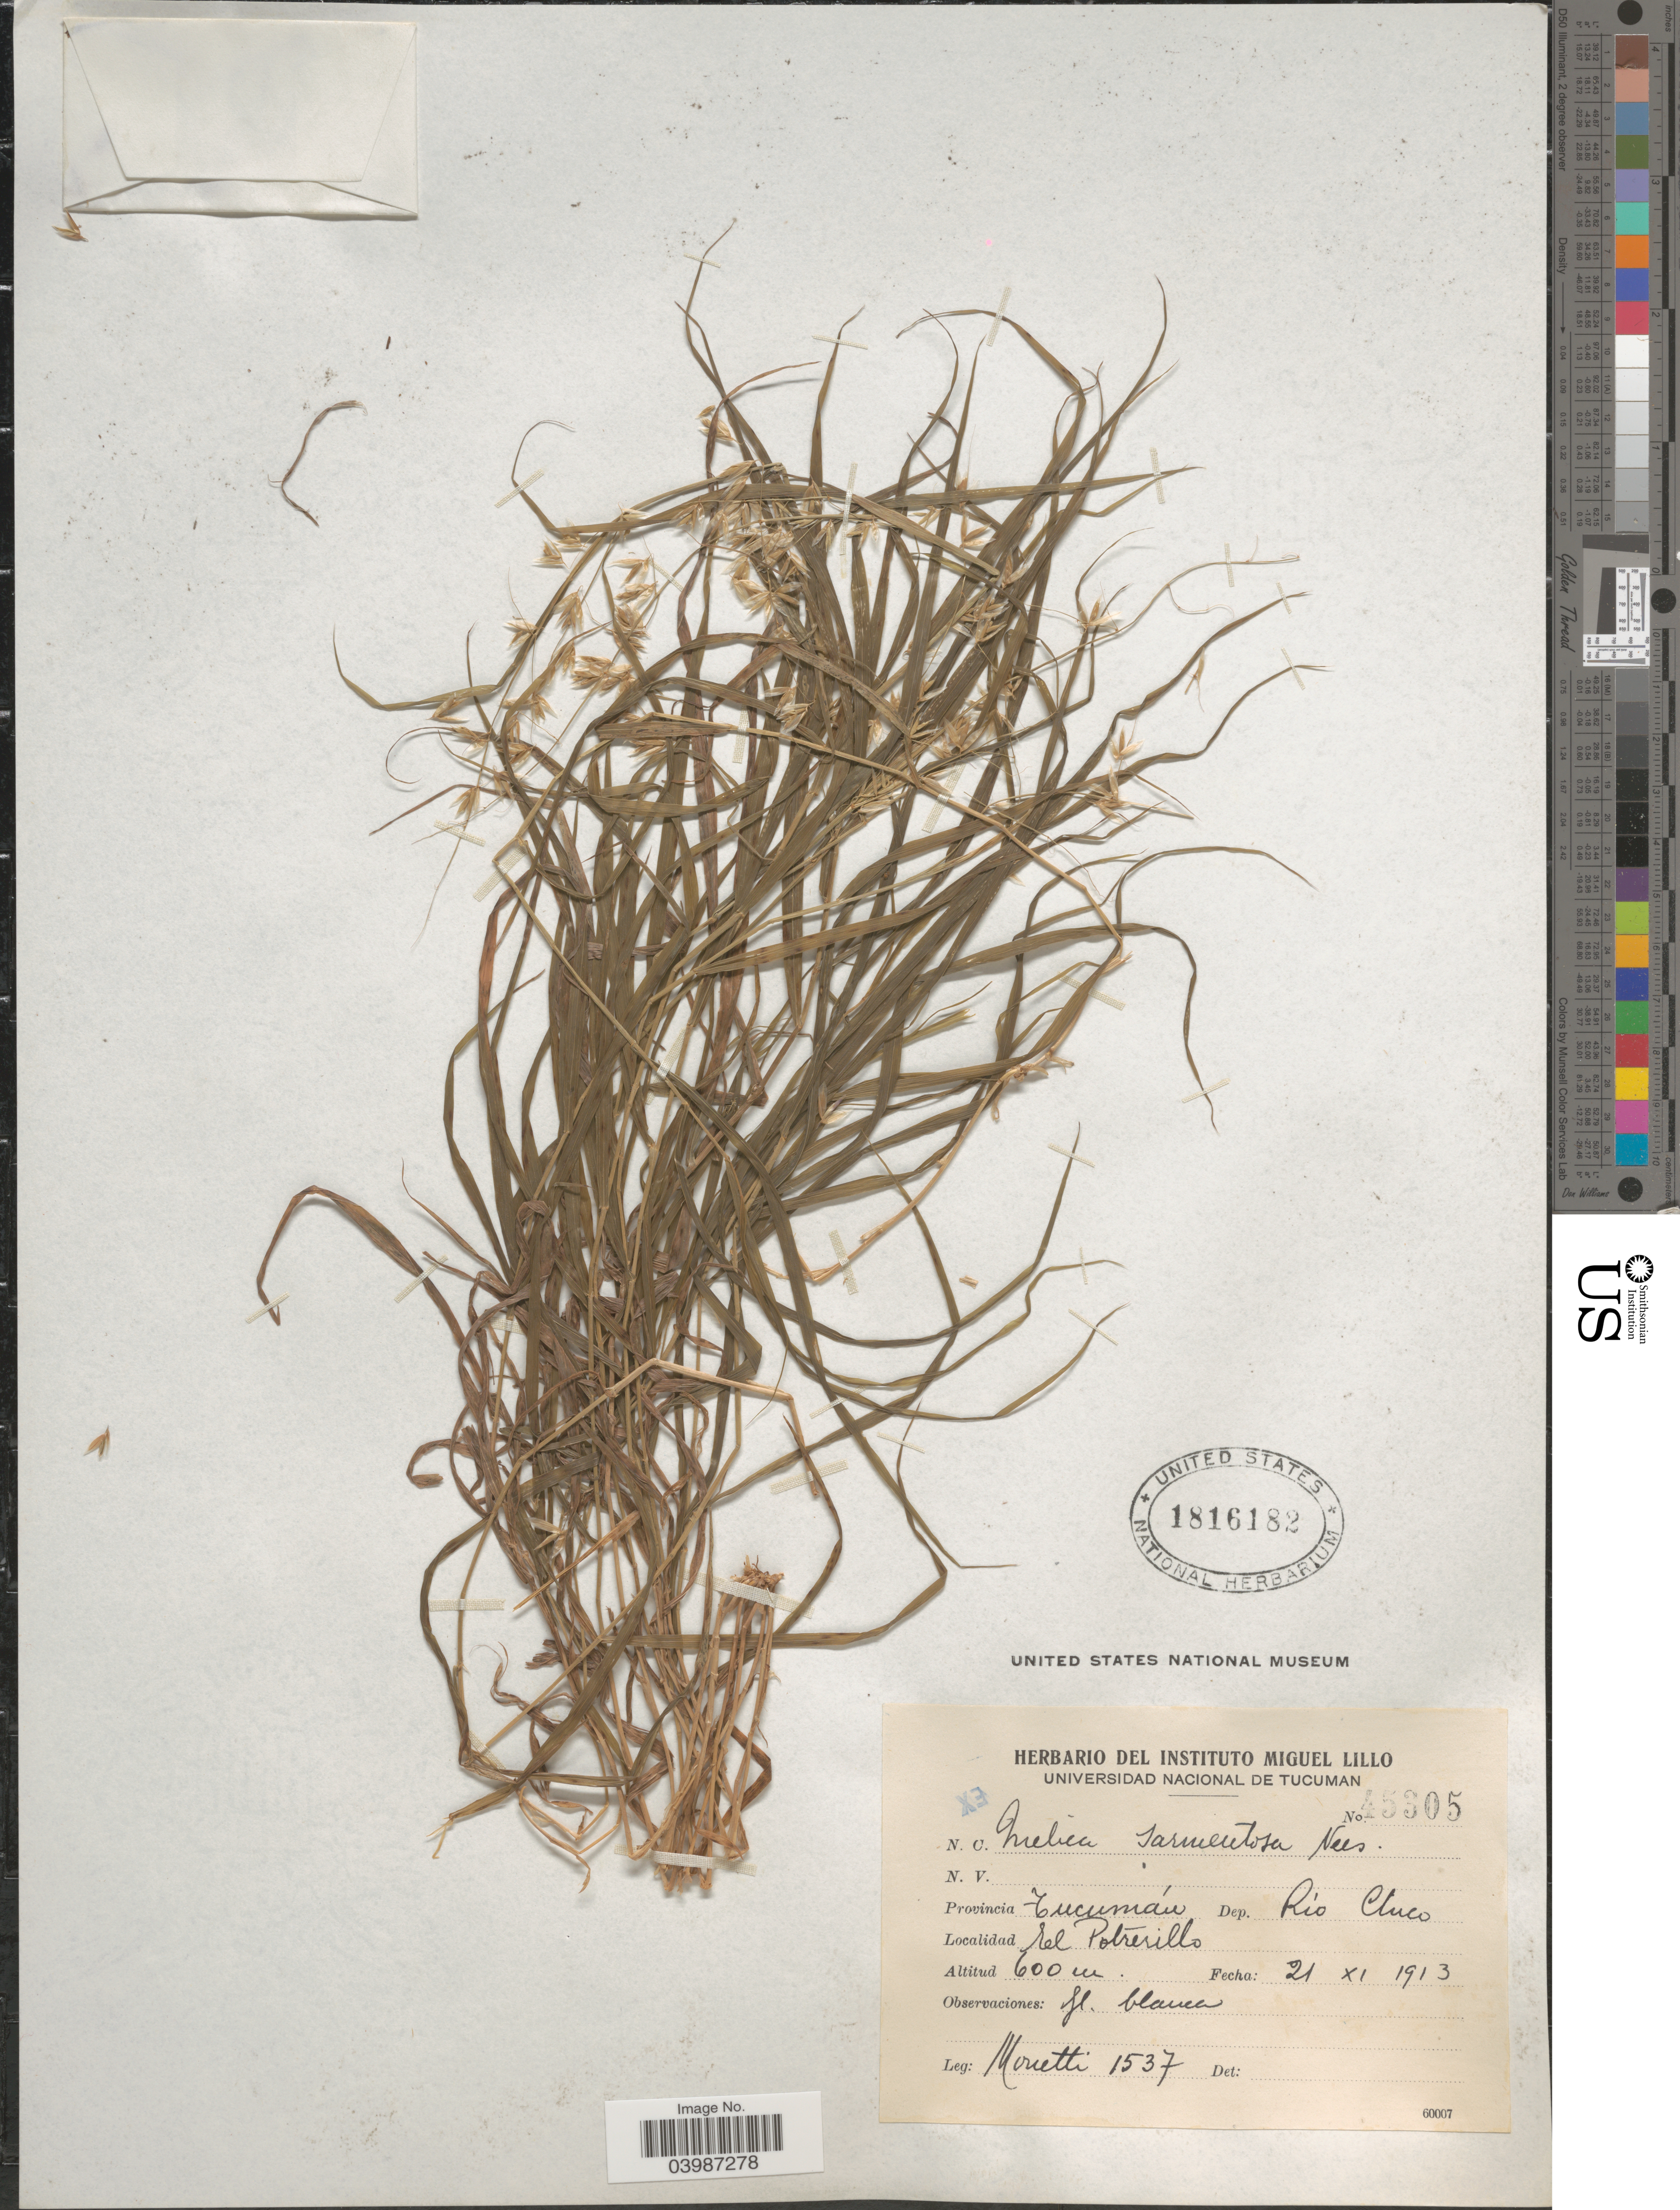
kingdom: Plantae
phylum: Tracheophyta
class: Liliopsida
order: Poales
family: Poaceae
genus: Melica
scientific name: Melica sarmentosa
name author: Nees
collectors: Monetti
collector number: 1537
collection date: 1913-11-21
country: Argentina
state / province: Tucuman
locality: Dep. Río Chico. El Potrerillo.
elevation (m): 600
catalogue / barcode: US 1816182